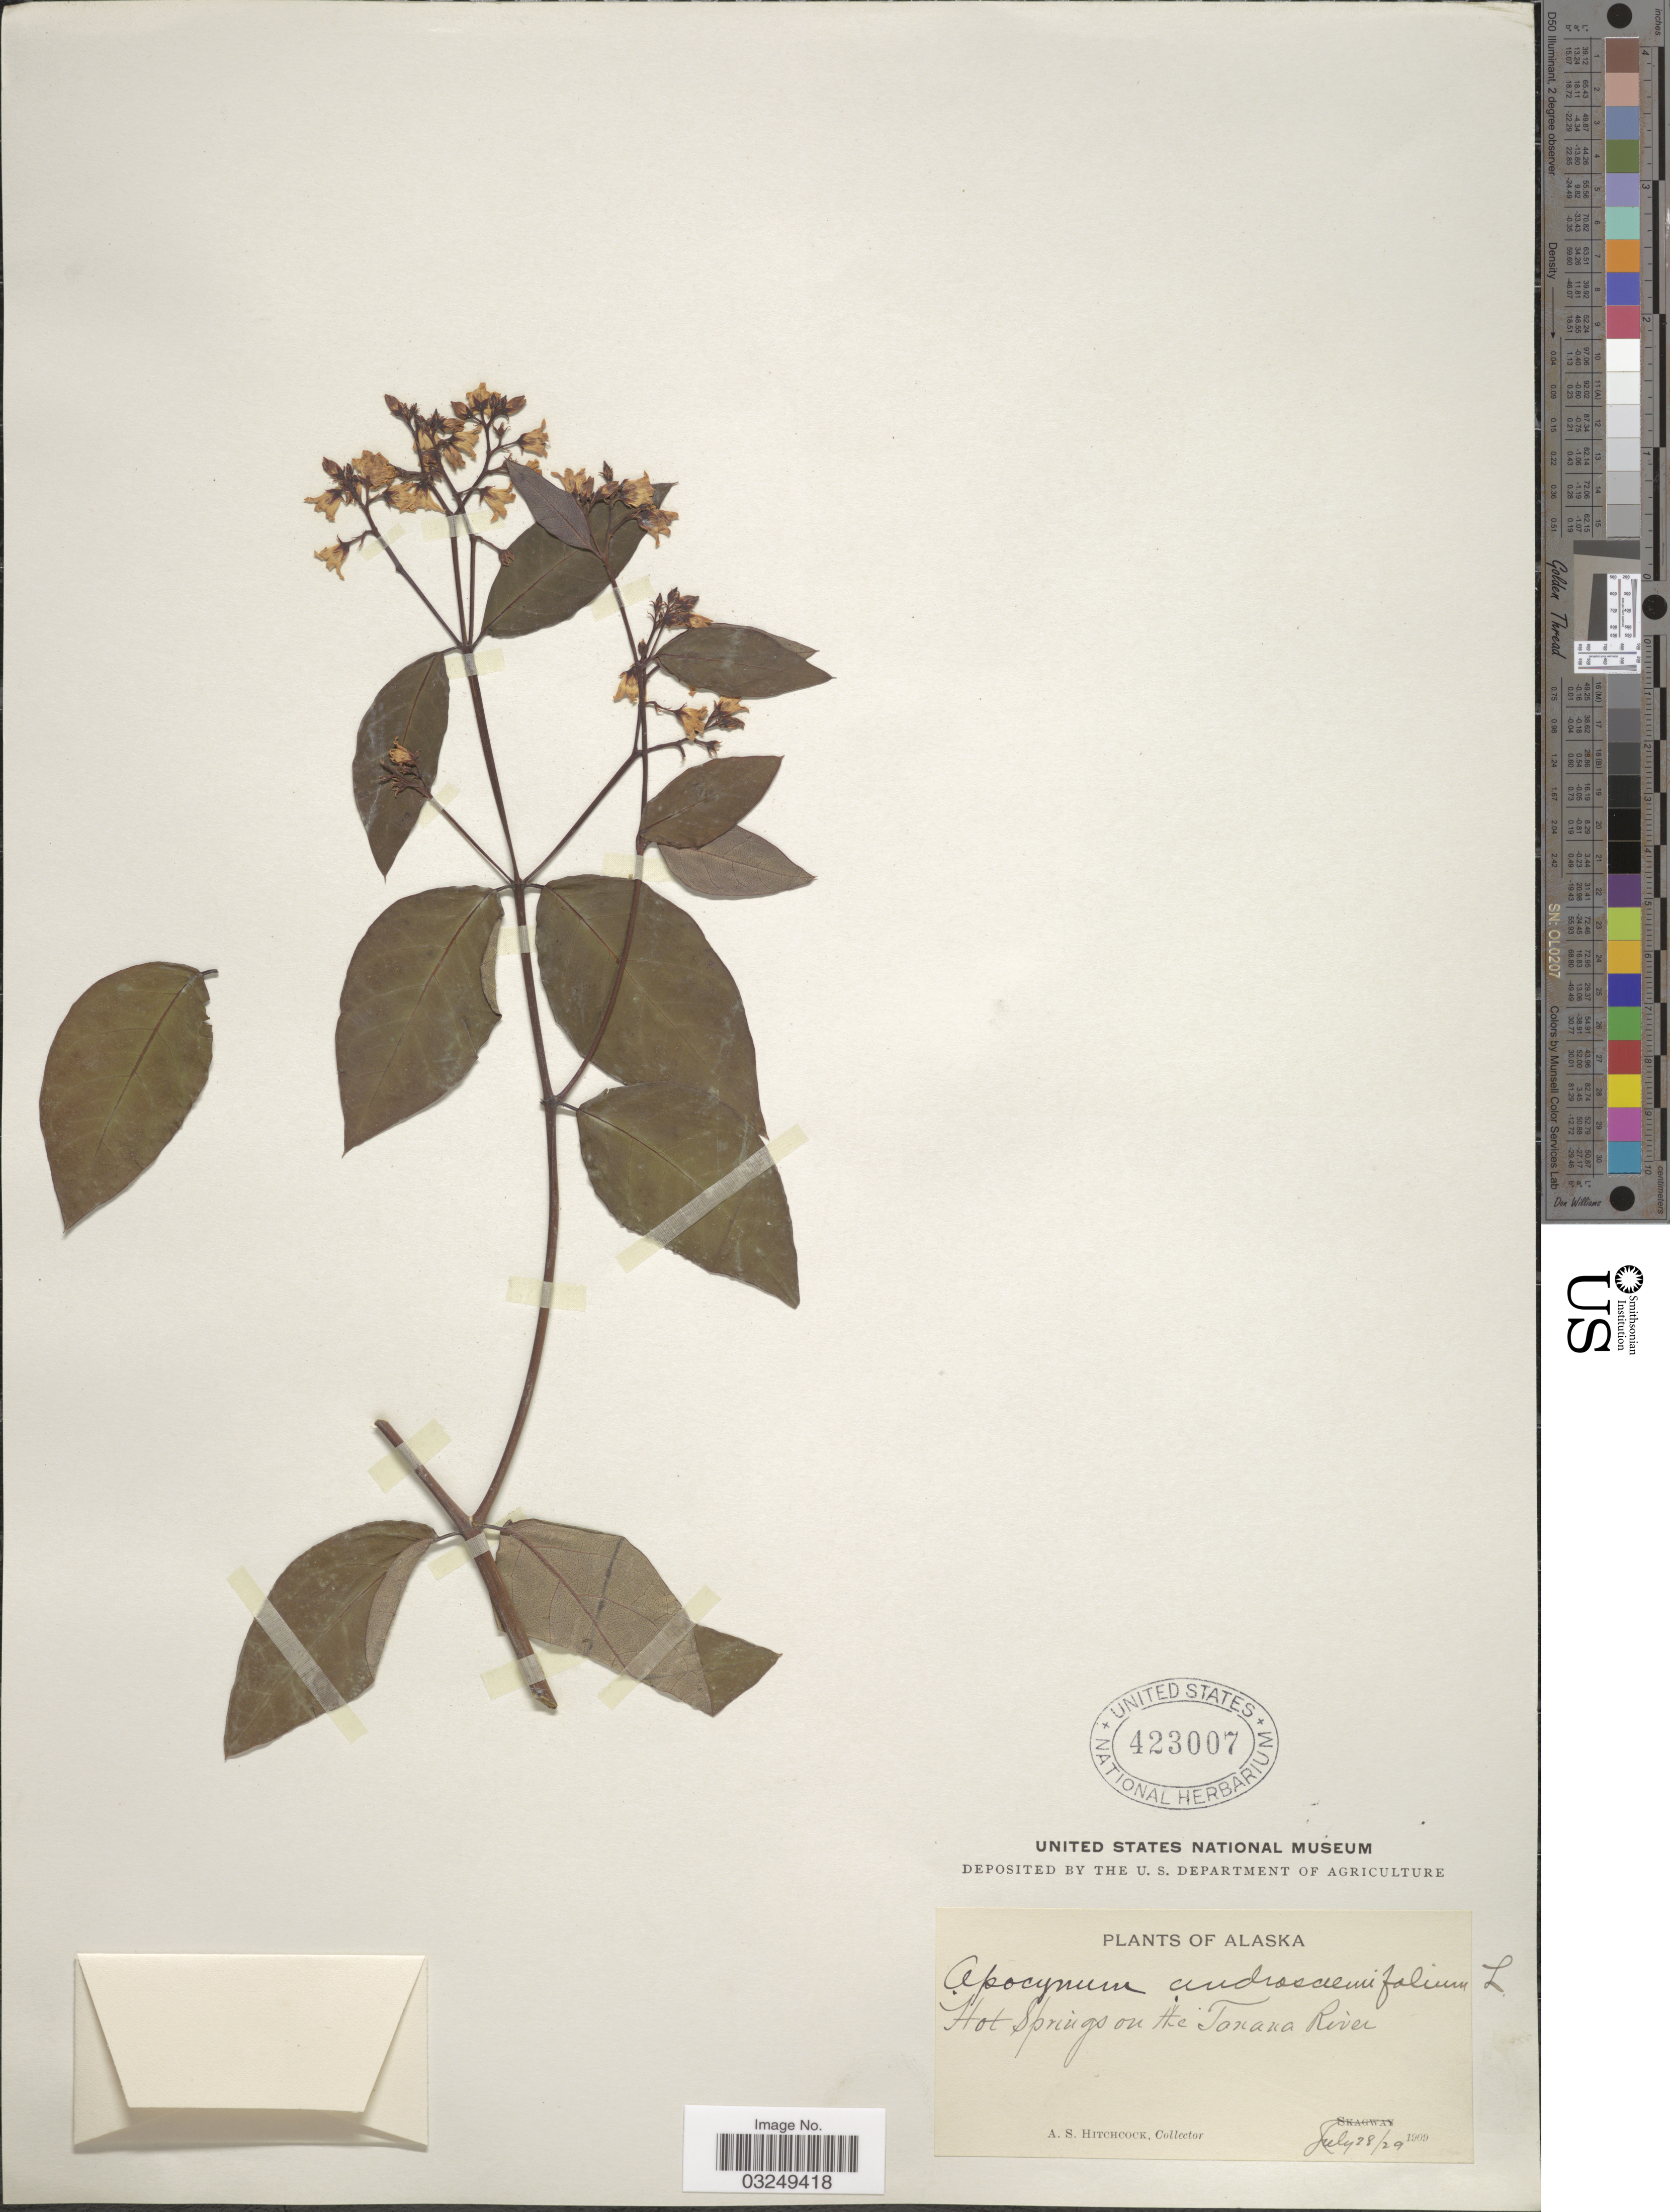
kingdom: Plantae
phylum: Tracheophyta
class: Magnoliopsida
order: Gentianales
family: Apocynaceae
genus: Apocynum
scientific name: Apocynum androsaemifolium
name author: L.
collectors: A. S. Hitchcock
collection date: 1909-07-28/1909-07-29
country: United States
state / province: Alaska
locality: Hot Springs on the Tonana River.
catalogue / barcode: US 423007